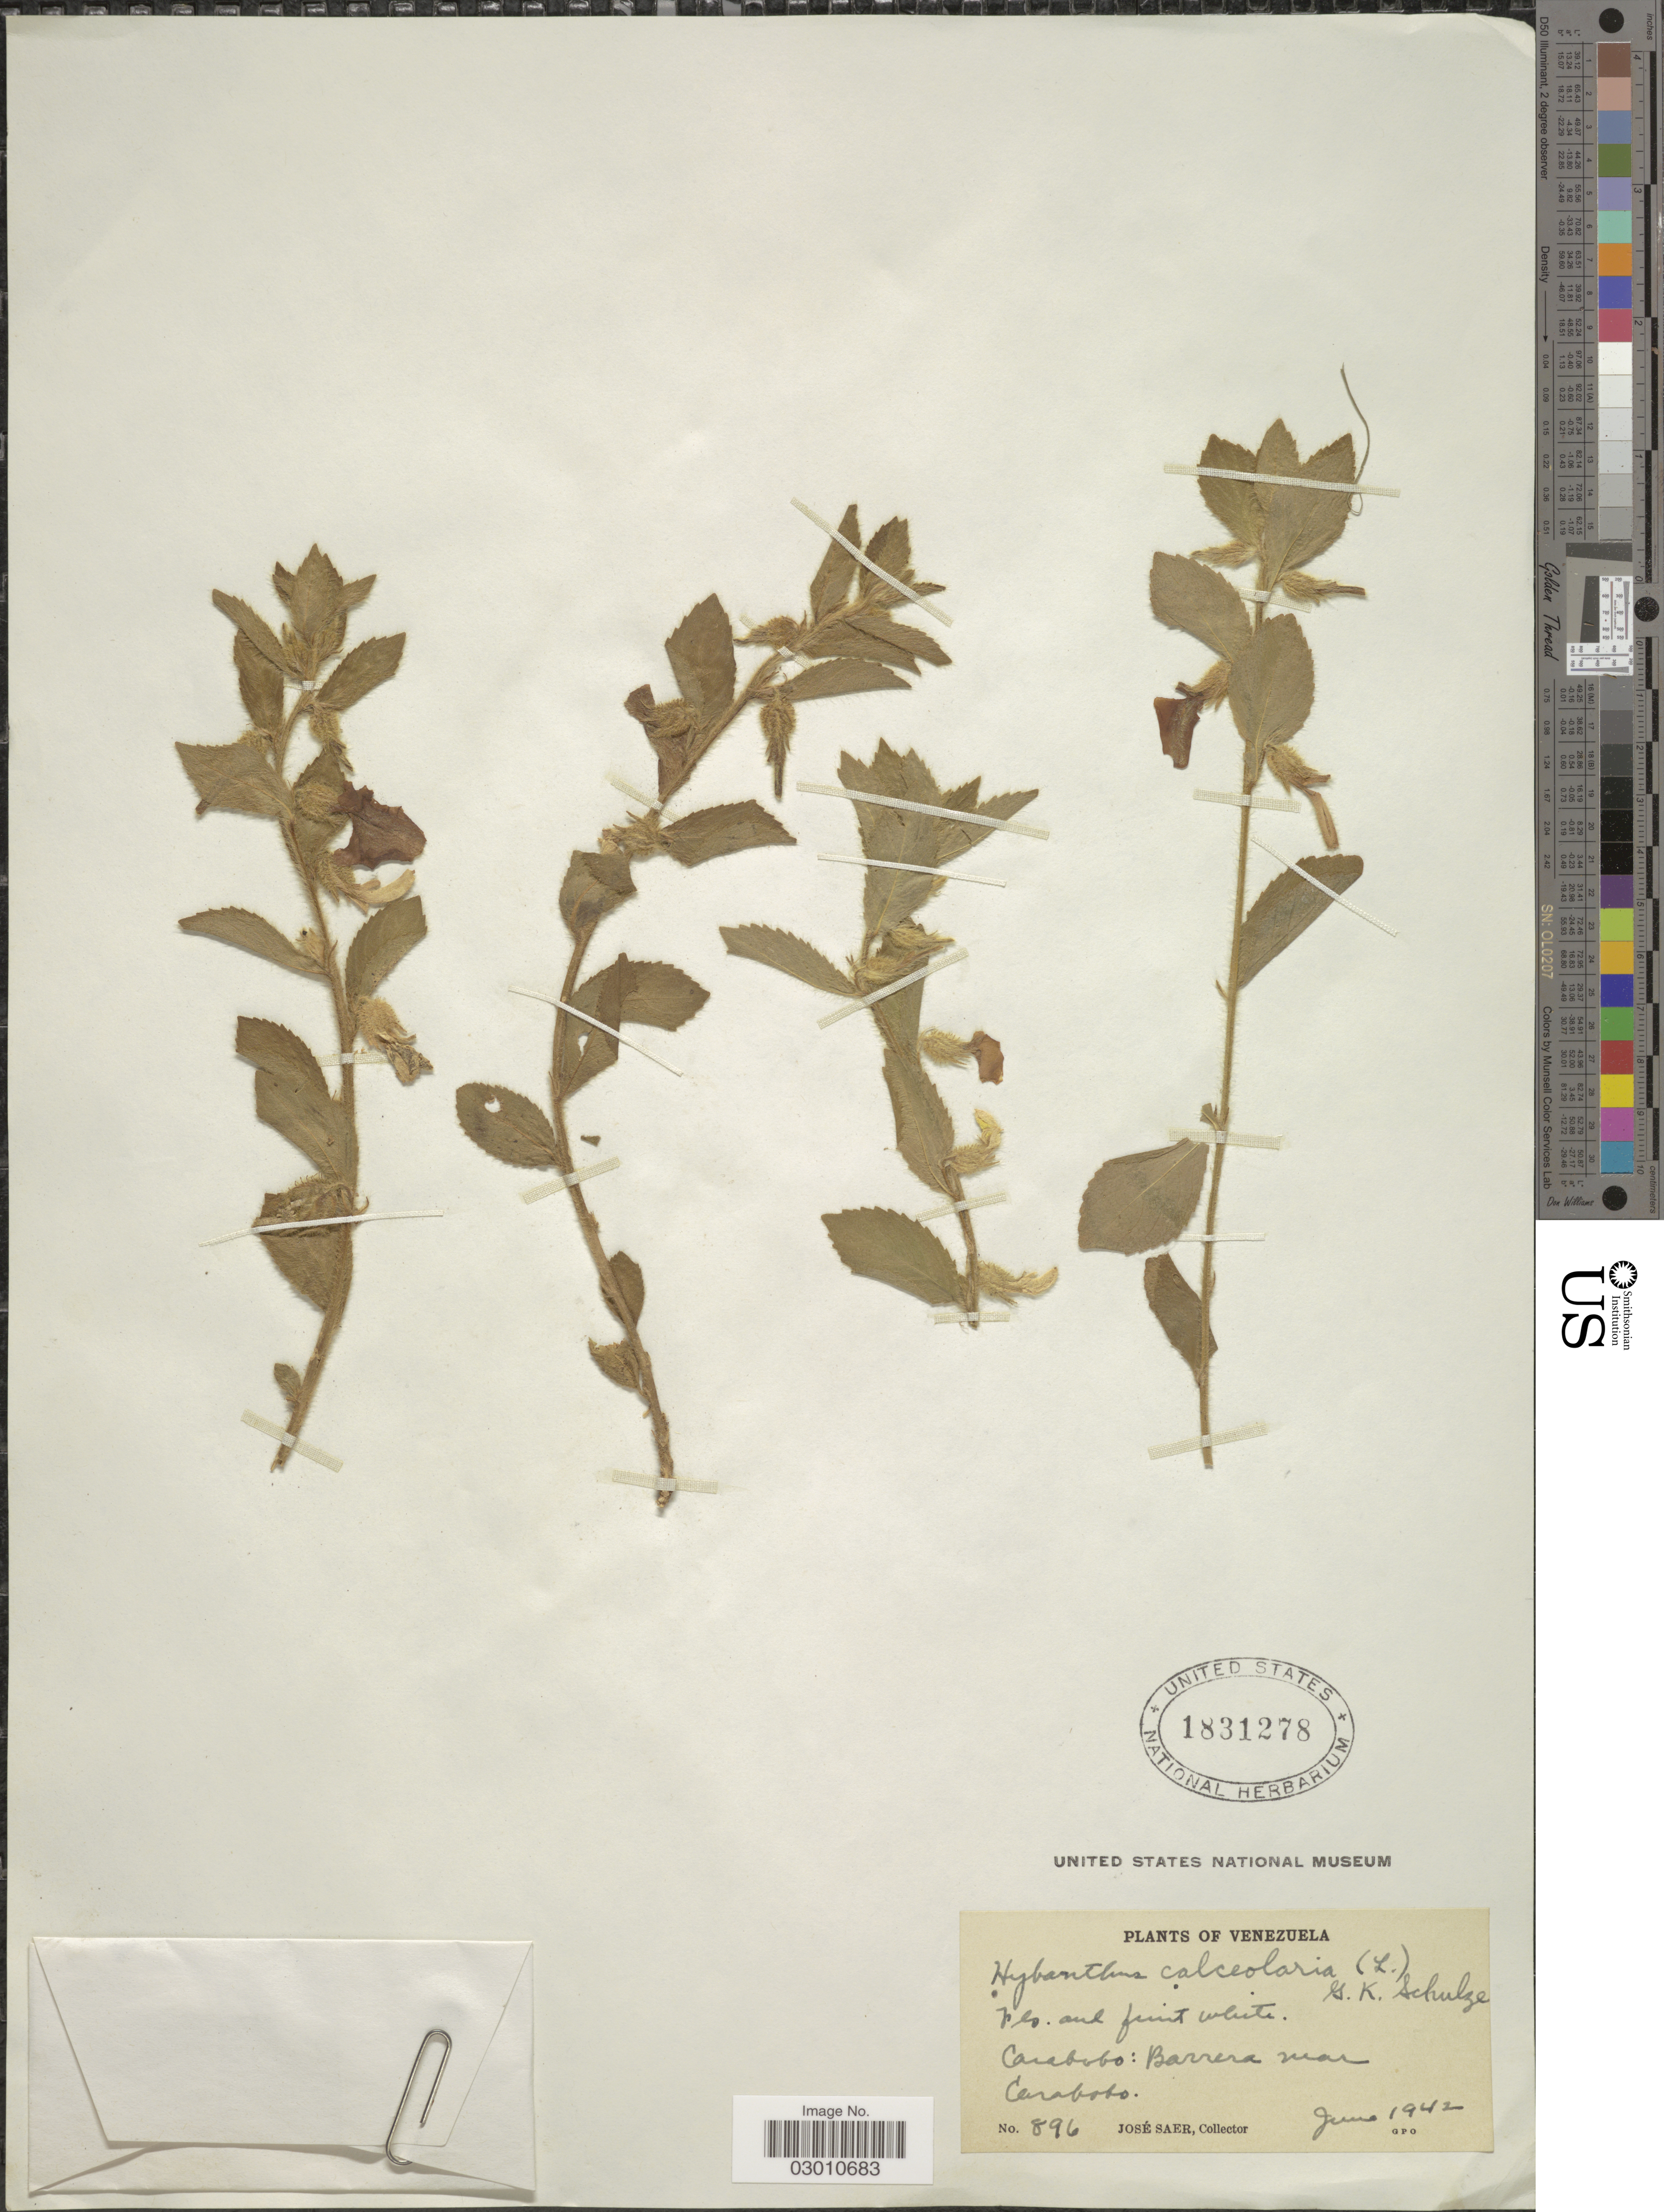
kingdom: Plantae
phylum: Tracheophyta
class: Magnoliopsida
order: Malpighiales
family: Violaceae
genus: Pombalia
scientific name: Pombalia calceolaria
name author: (L.) Paula-Souza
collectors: J. Saer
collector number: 896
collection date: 1942-06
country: Venezuela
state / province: Carabobo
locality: Barrera near Carabobo.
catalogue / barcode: US 1831278